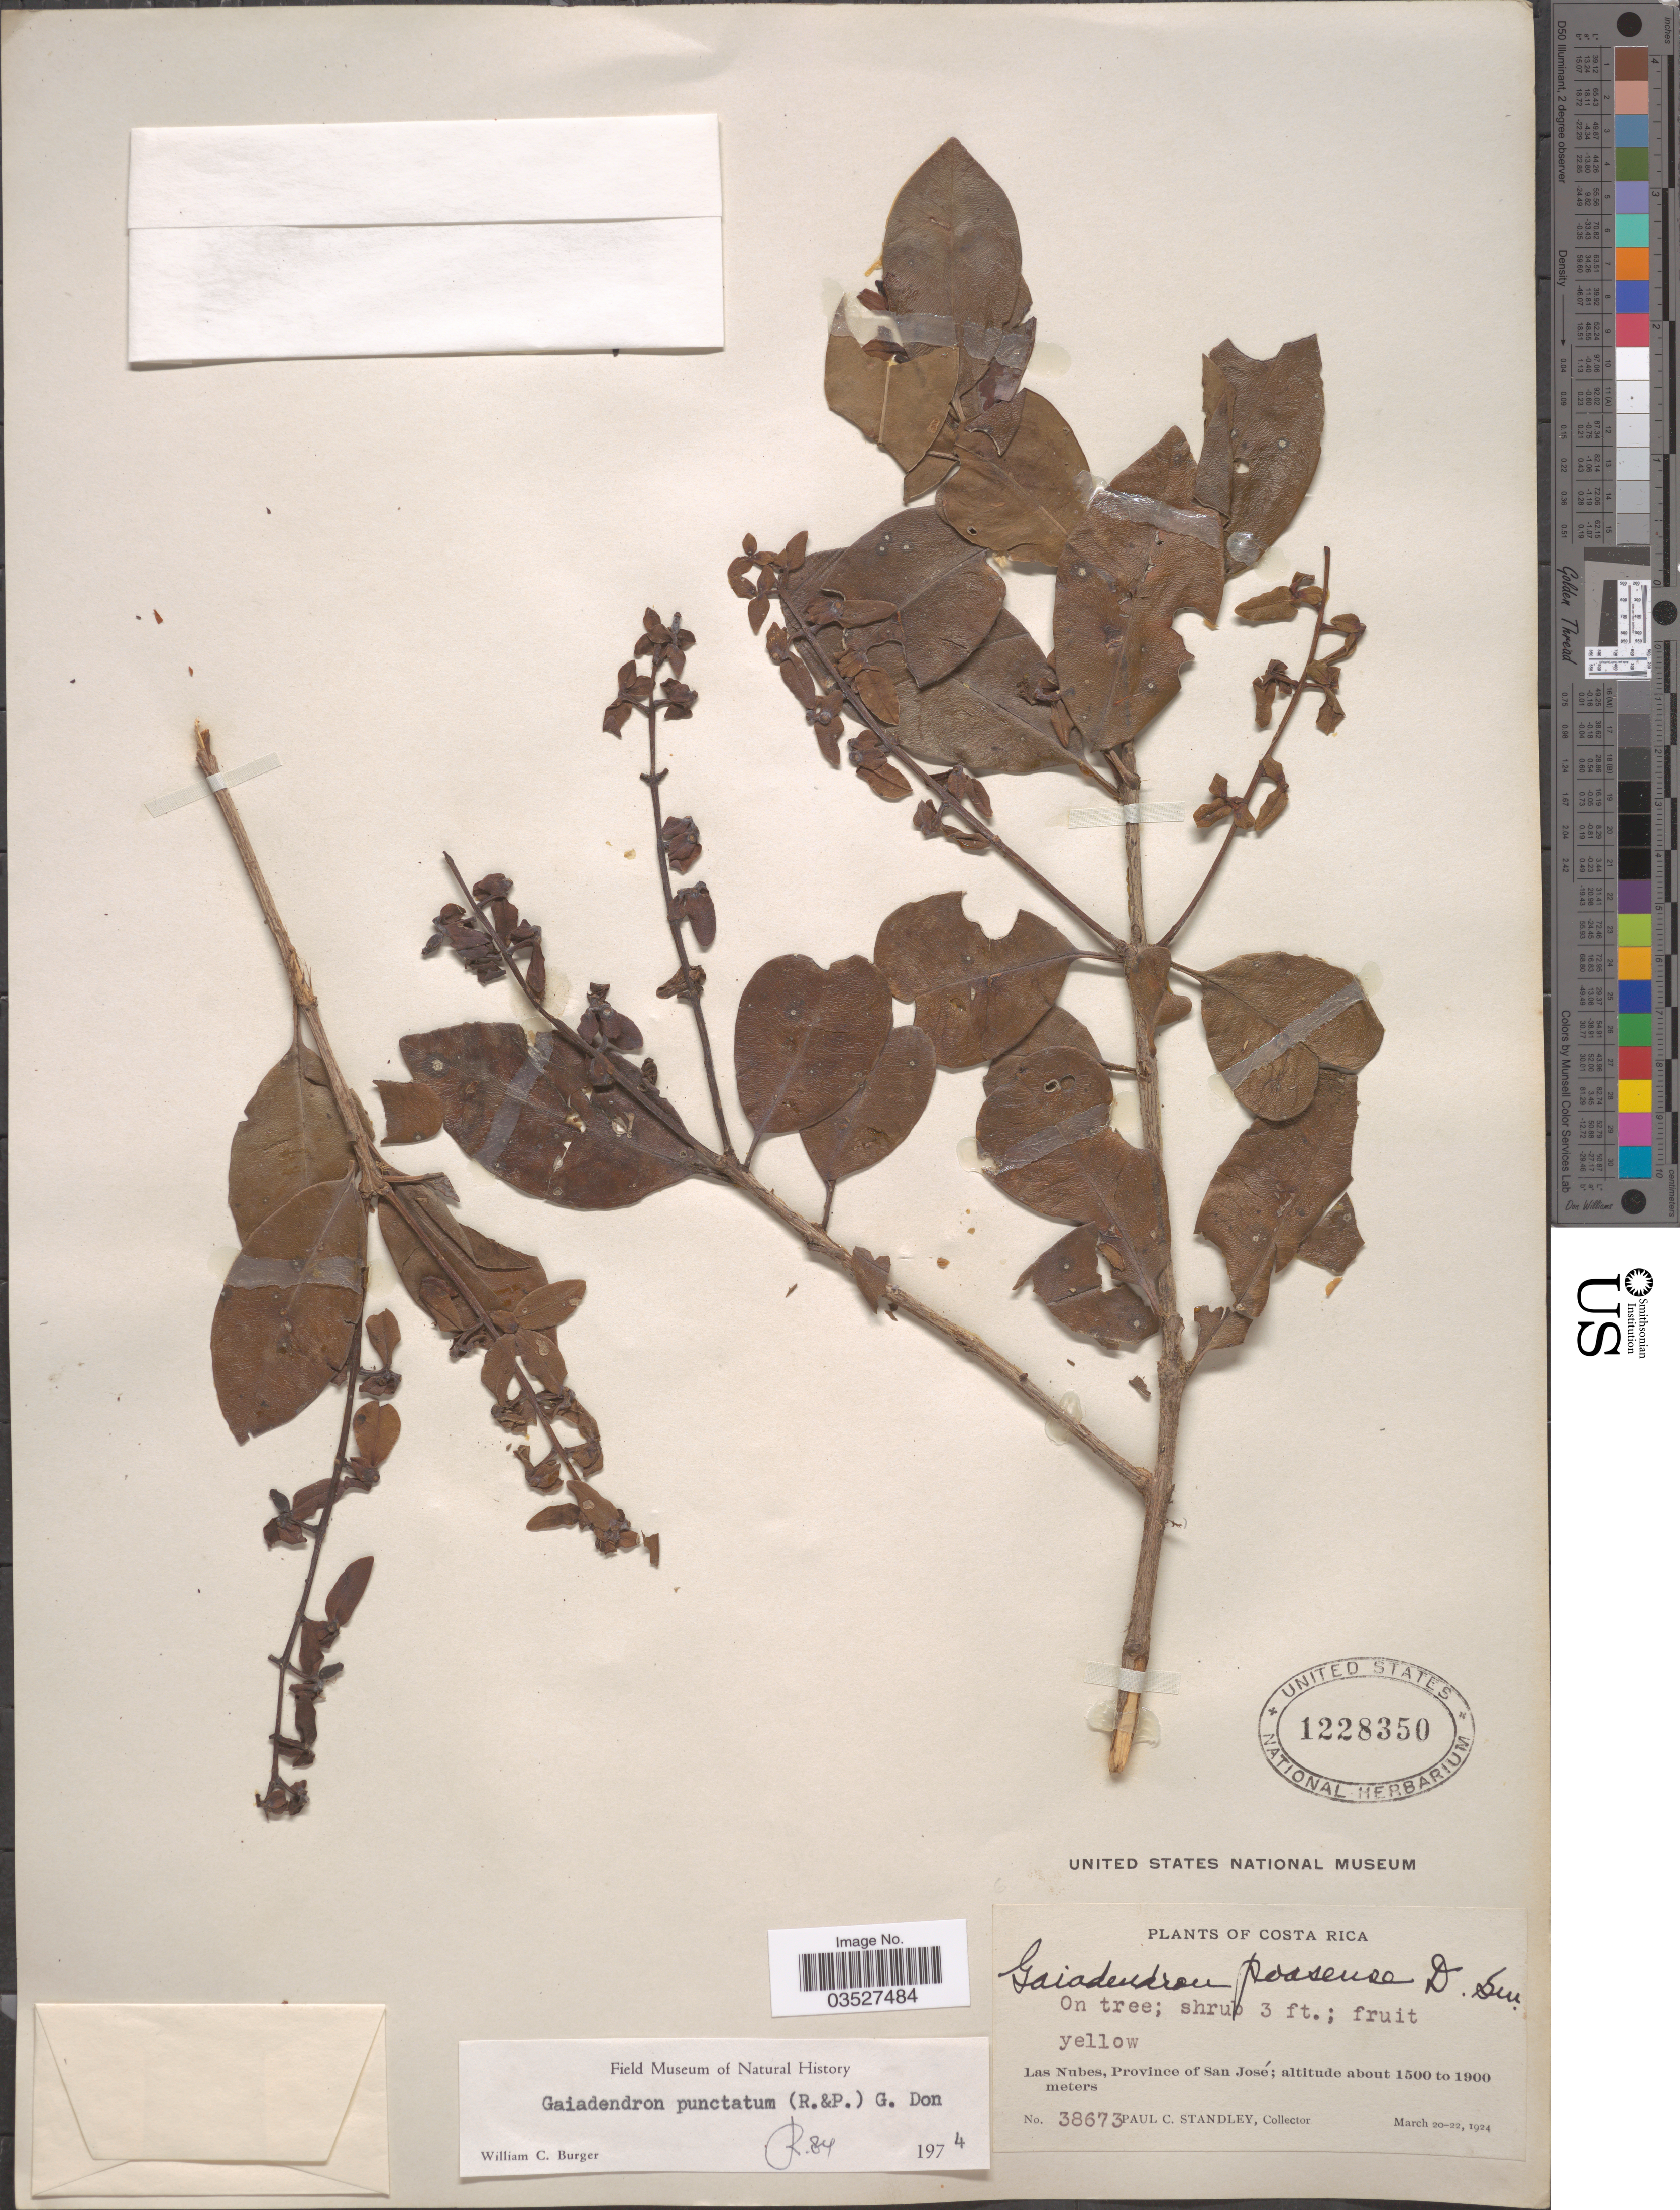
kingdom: Plantae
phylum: Tracheophyta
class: Magnoliopsida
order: Santalales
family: Loranthaceae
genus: Gaiadendron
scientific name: Gaiadendron punctatum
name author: (Ruiz & Pav.) G. Don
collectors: P. C. Standley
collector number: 38673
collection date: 1924-03-20/1924-03-22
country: Costa Rica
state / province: San José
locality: Las Nubes.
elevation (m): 1500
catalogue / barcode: US 1228350